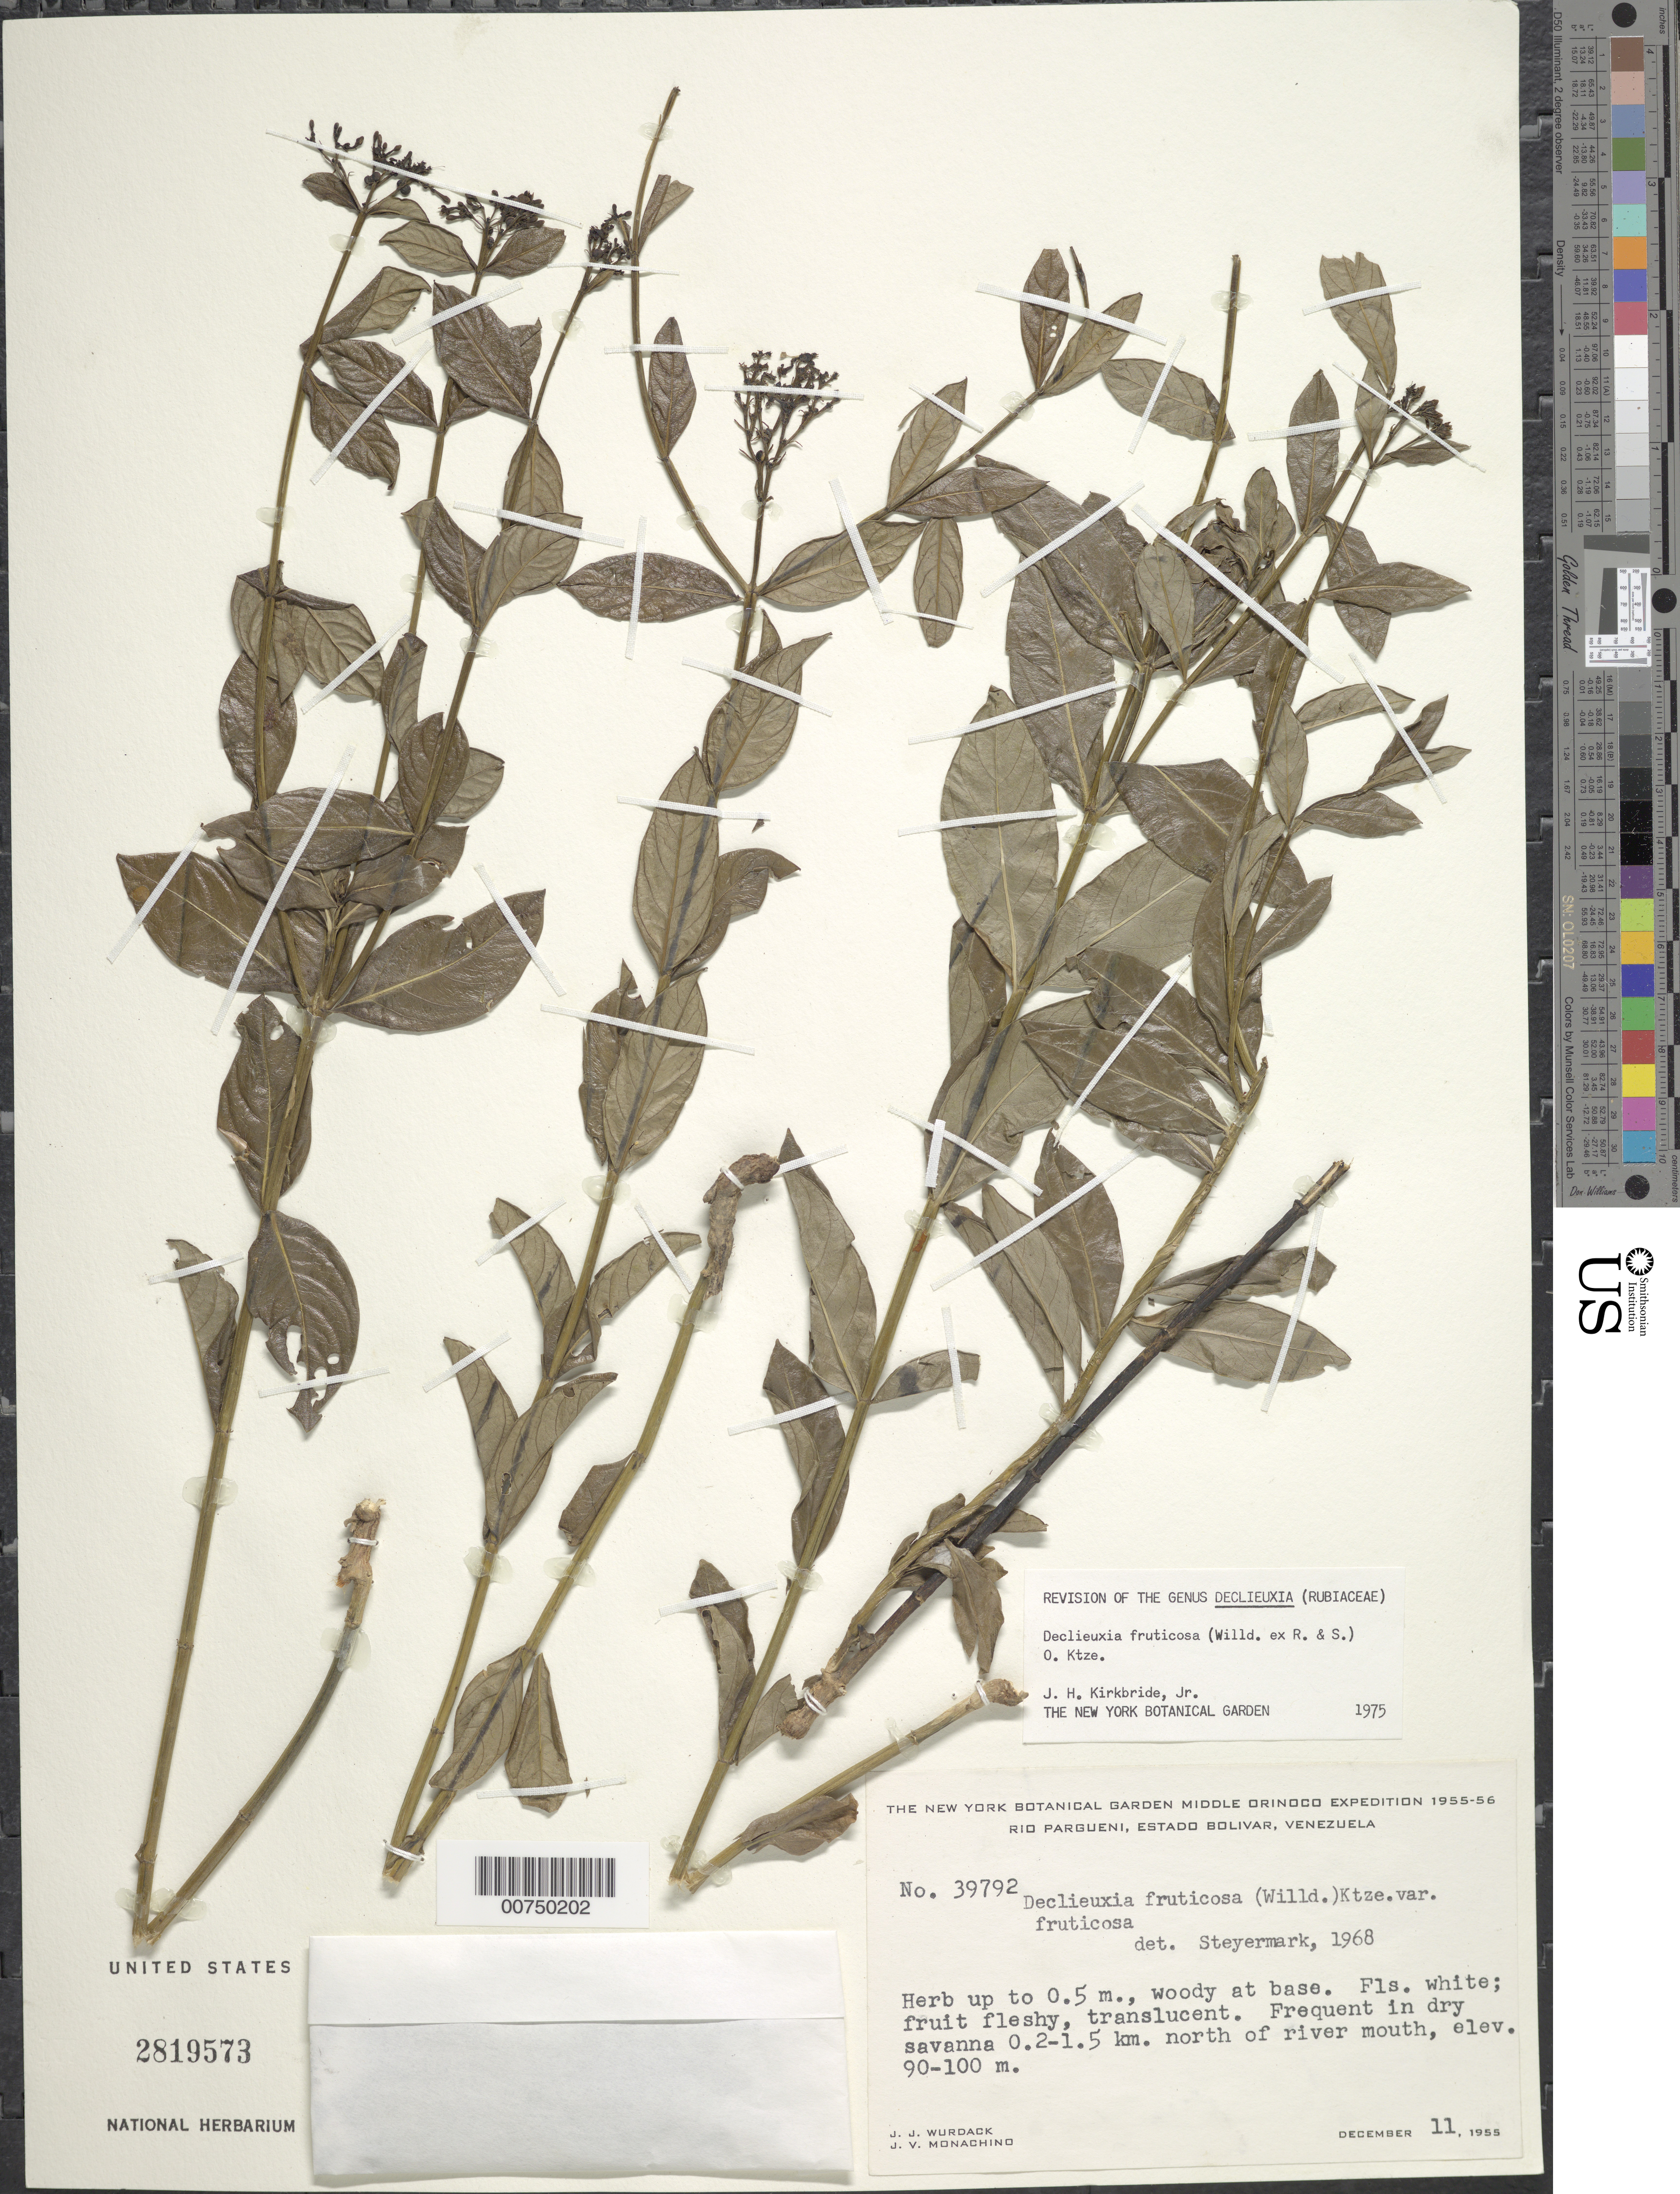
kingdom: Plantae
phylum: Tracheophyta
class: Magnoliopsida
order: Gentianales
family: Rubiaceae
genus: Declieuxia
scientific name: Declieuxia fruticosa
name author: (Willd. ex Roem. & Schult.) Kuntze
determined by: Kirkbride, J. H.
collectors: J. J. Wurdack & J. V. Monachino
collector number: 39792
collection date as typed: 11-Dec-55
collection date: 1955-12-11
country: Venezuela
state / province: Bolívar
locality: Lower Río Pargueni, 0.2-1.5 km north of mouth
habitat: Dry savanna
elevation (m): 90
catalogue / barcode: US 2819573